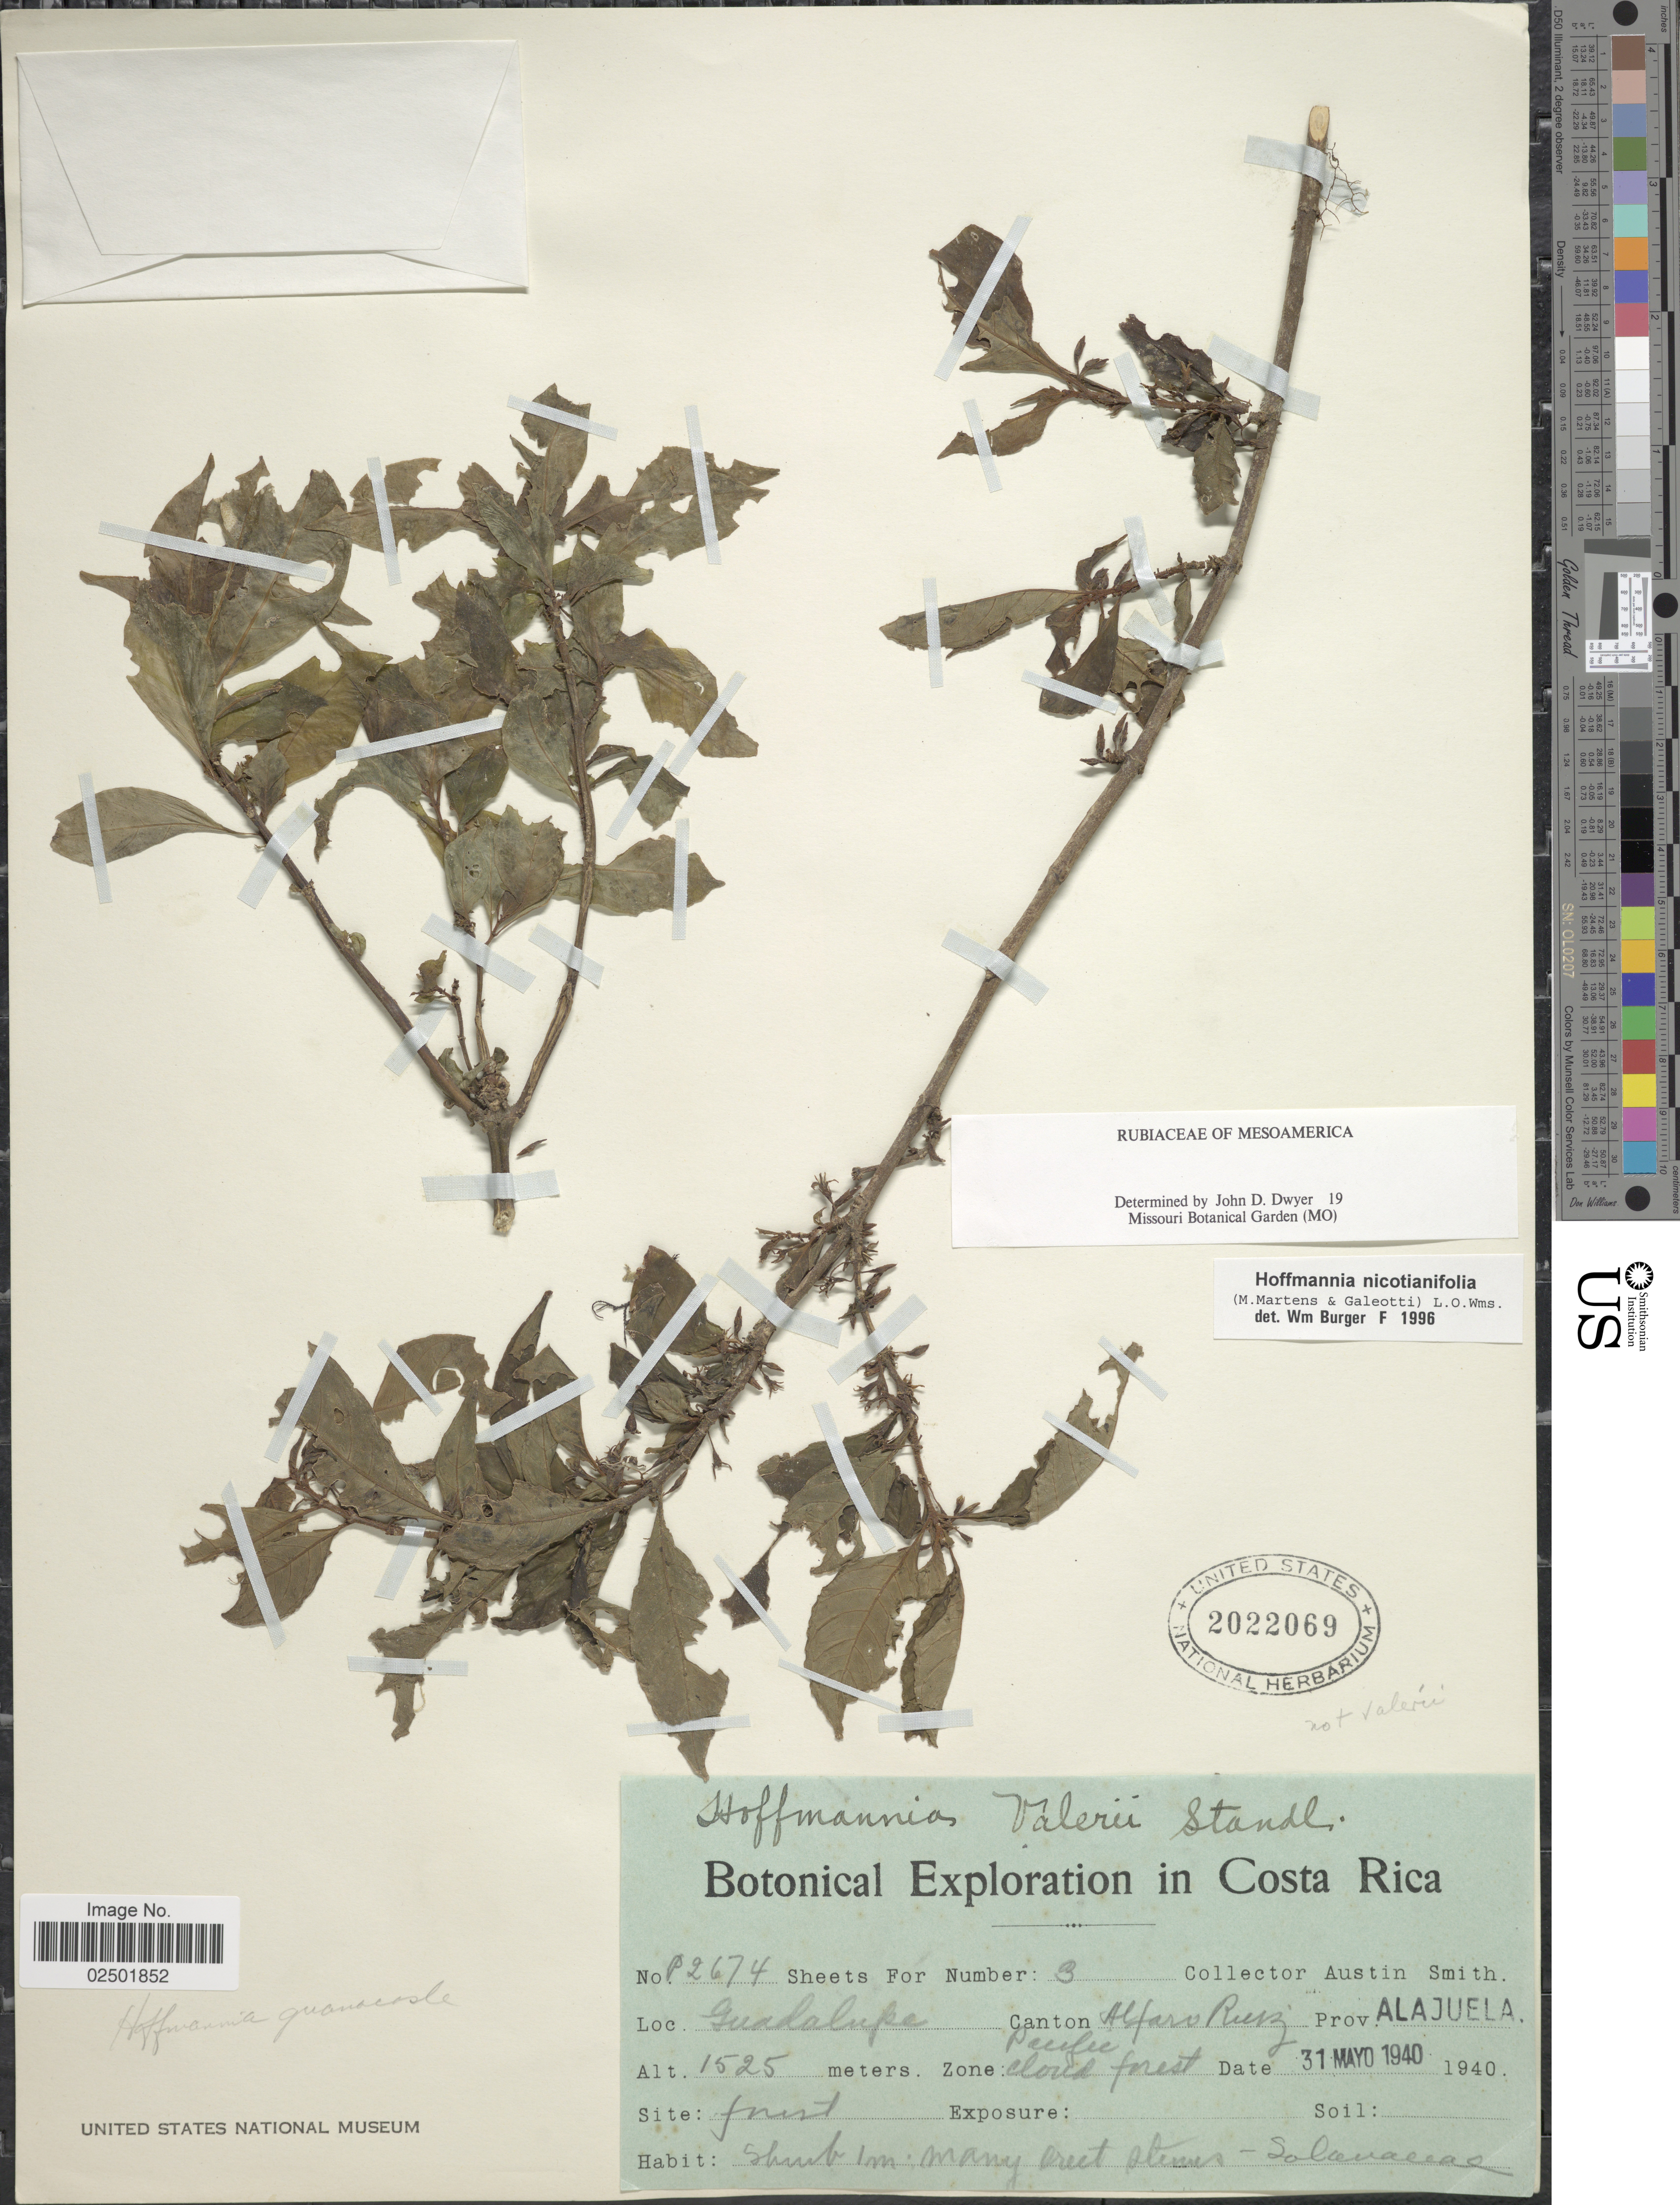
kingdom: Plantae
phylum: Tracheophyta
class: Magnoliopsida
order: Gentianales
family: Rubiaceae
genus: Hoffmannia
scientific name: Hoffmannia nicotianifolia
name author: (M. Martens & Galeoti) L.O. Williams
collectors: Aust P. Smith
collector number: P 2674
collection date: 1940-05-31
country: Costa Rica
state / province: Alajuela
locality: Guadalupe, Canton Alfaro Ruiz Pacific,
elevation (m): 1525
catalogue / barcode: US 2022069